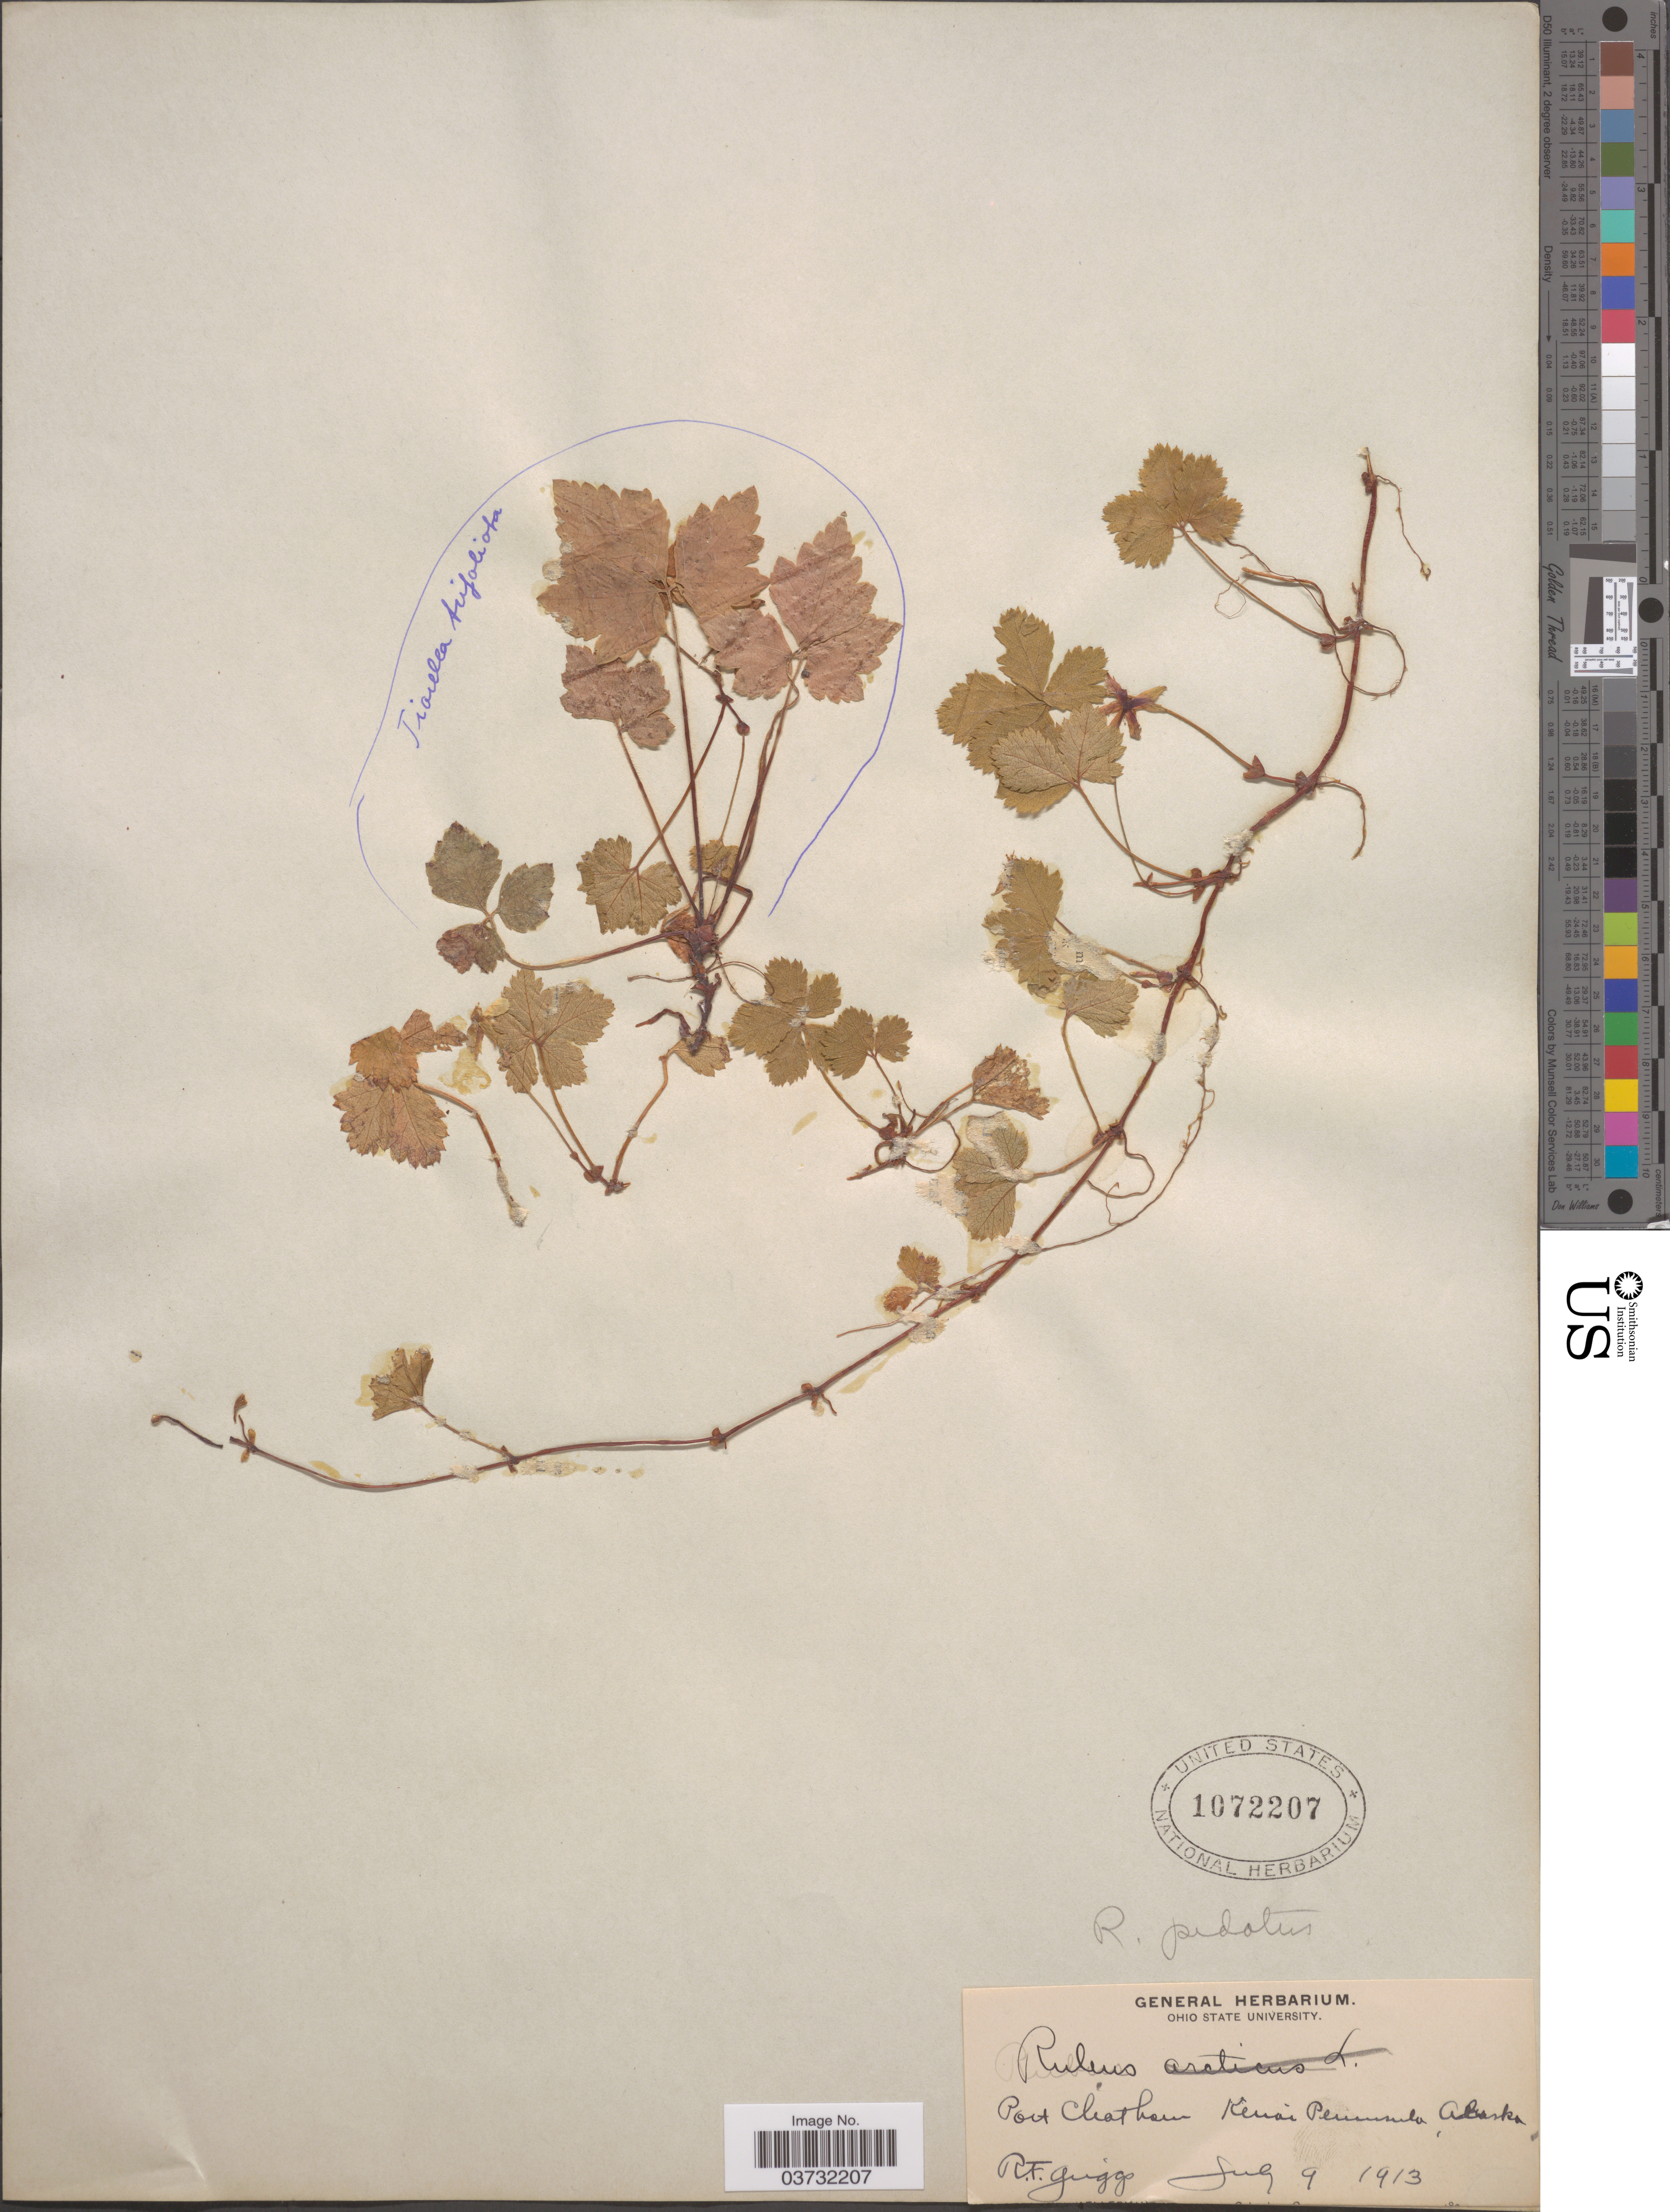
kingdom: Plantae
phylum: Tracheophyta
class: Magnoliopsida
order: Rosales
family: Rosaceae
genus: Rubus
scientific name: Rubus pedatus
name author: Sm.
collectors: R. F. Griggs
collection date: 1913-07-09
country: United States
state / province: Alaska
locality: Port Chatham, Kenai Peninsula.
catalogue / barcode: US 1072207